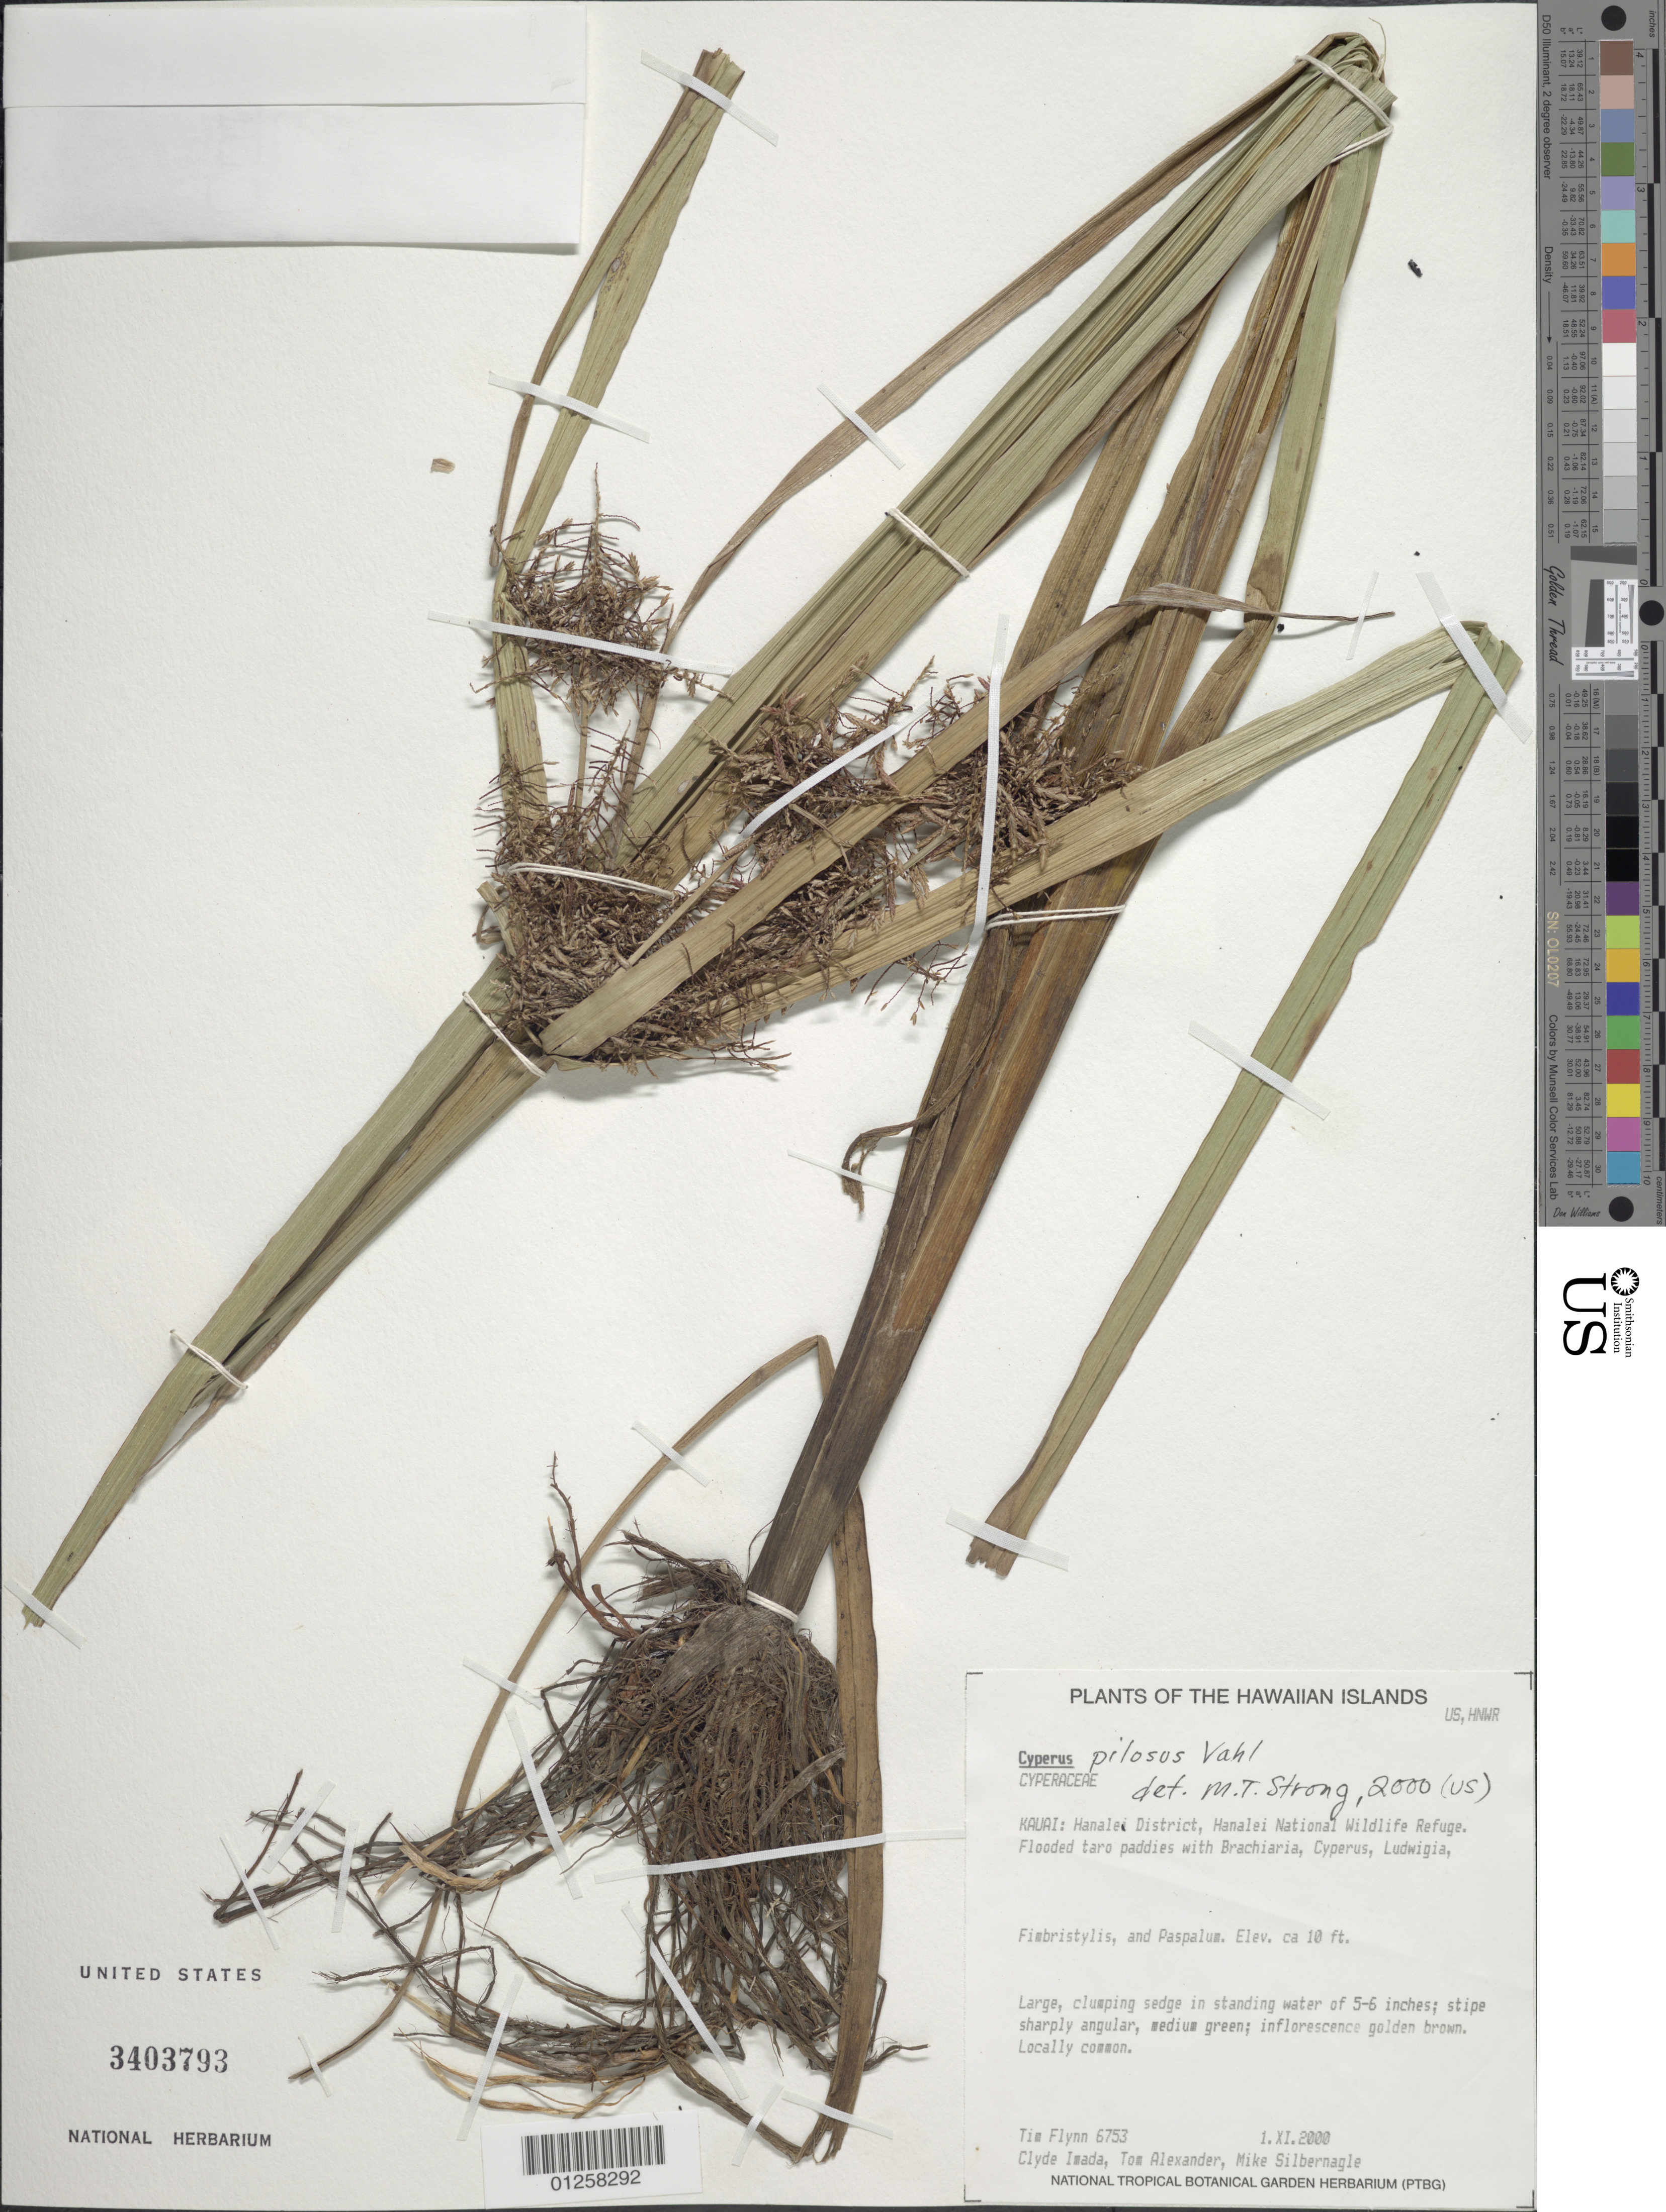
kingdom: Plantae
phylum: Tracheophyta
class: Liliopsida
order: Poales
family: Cyperaceae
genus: Cyperus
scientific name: Cyperus pilosus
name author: Vahl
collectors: T. W. Flynn, C. Imada, T. Alexander & M. Silbernagle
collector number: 6753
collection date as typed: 1 Nov 2000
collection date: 2000-11-01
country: United States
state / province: Hawaii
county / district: Kauai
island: Kaua'i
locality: Hanalei District, Hanalei National Wildlife Refuge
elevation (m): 3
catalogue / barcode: US 3403793